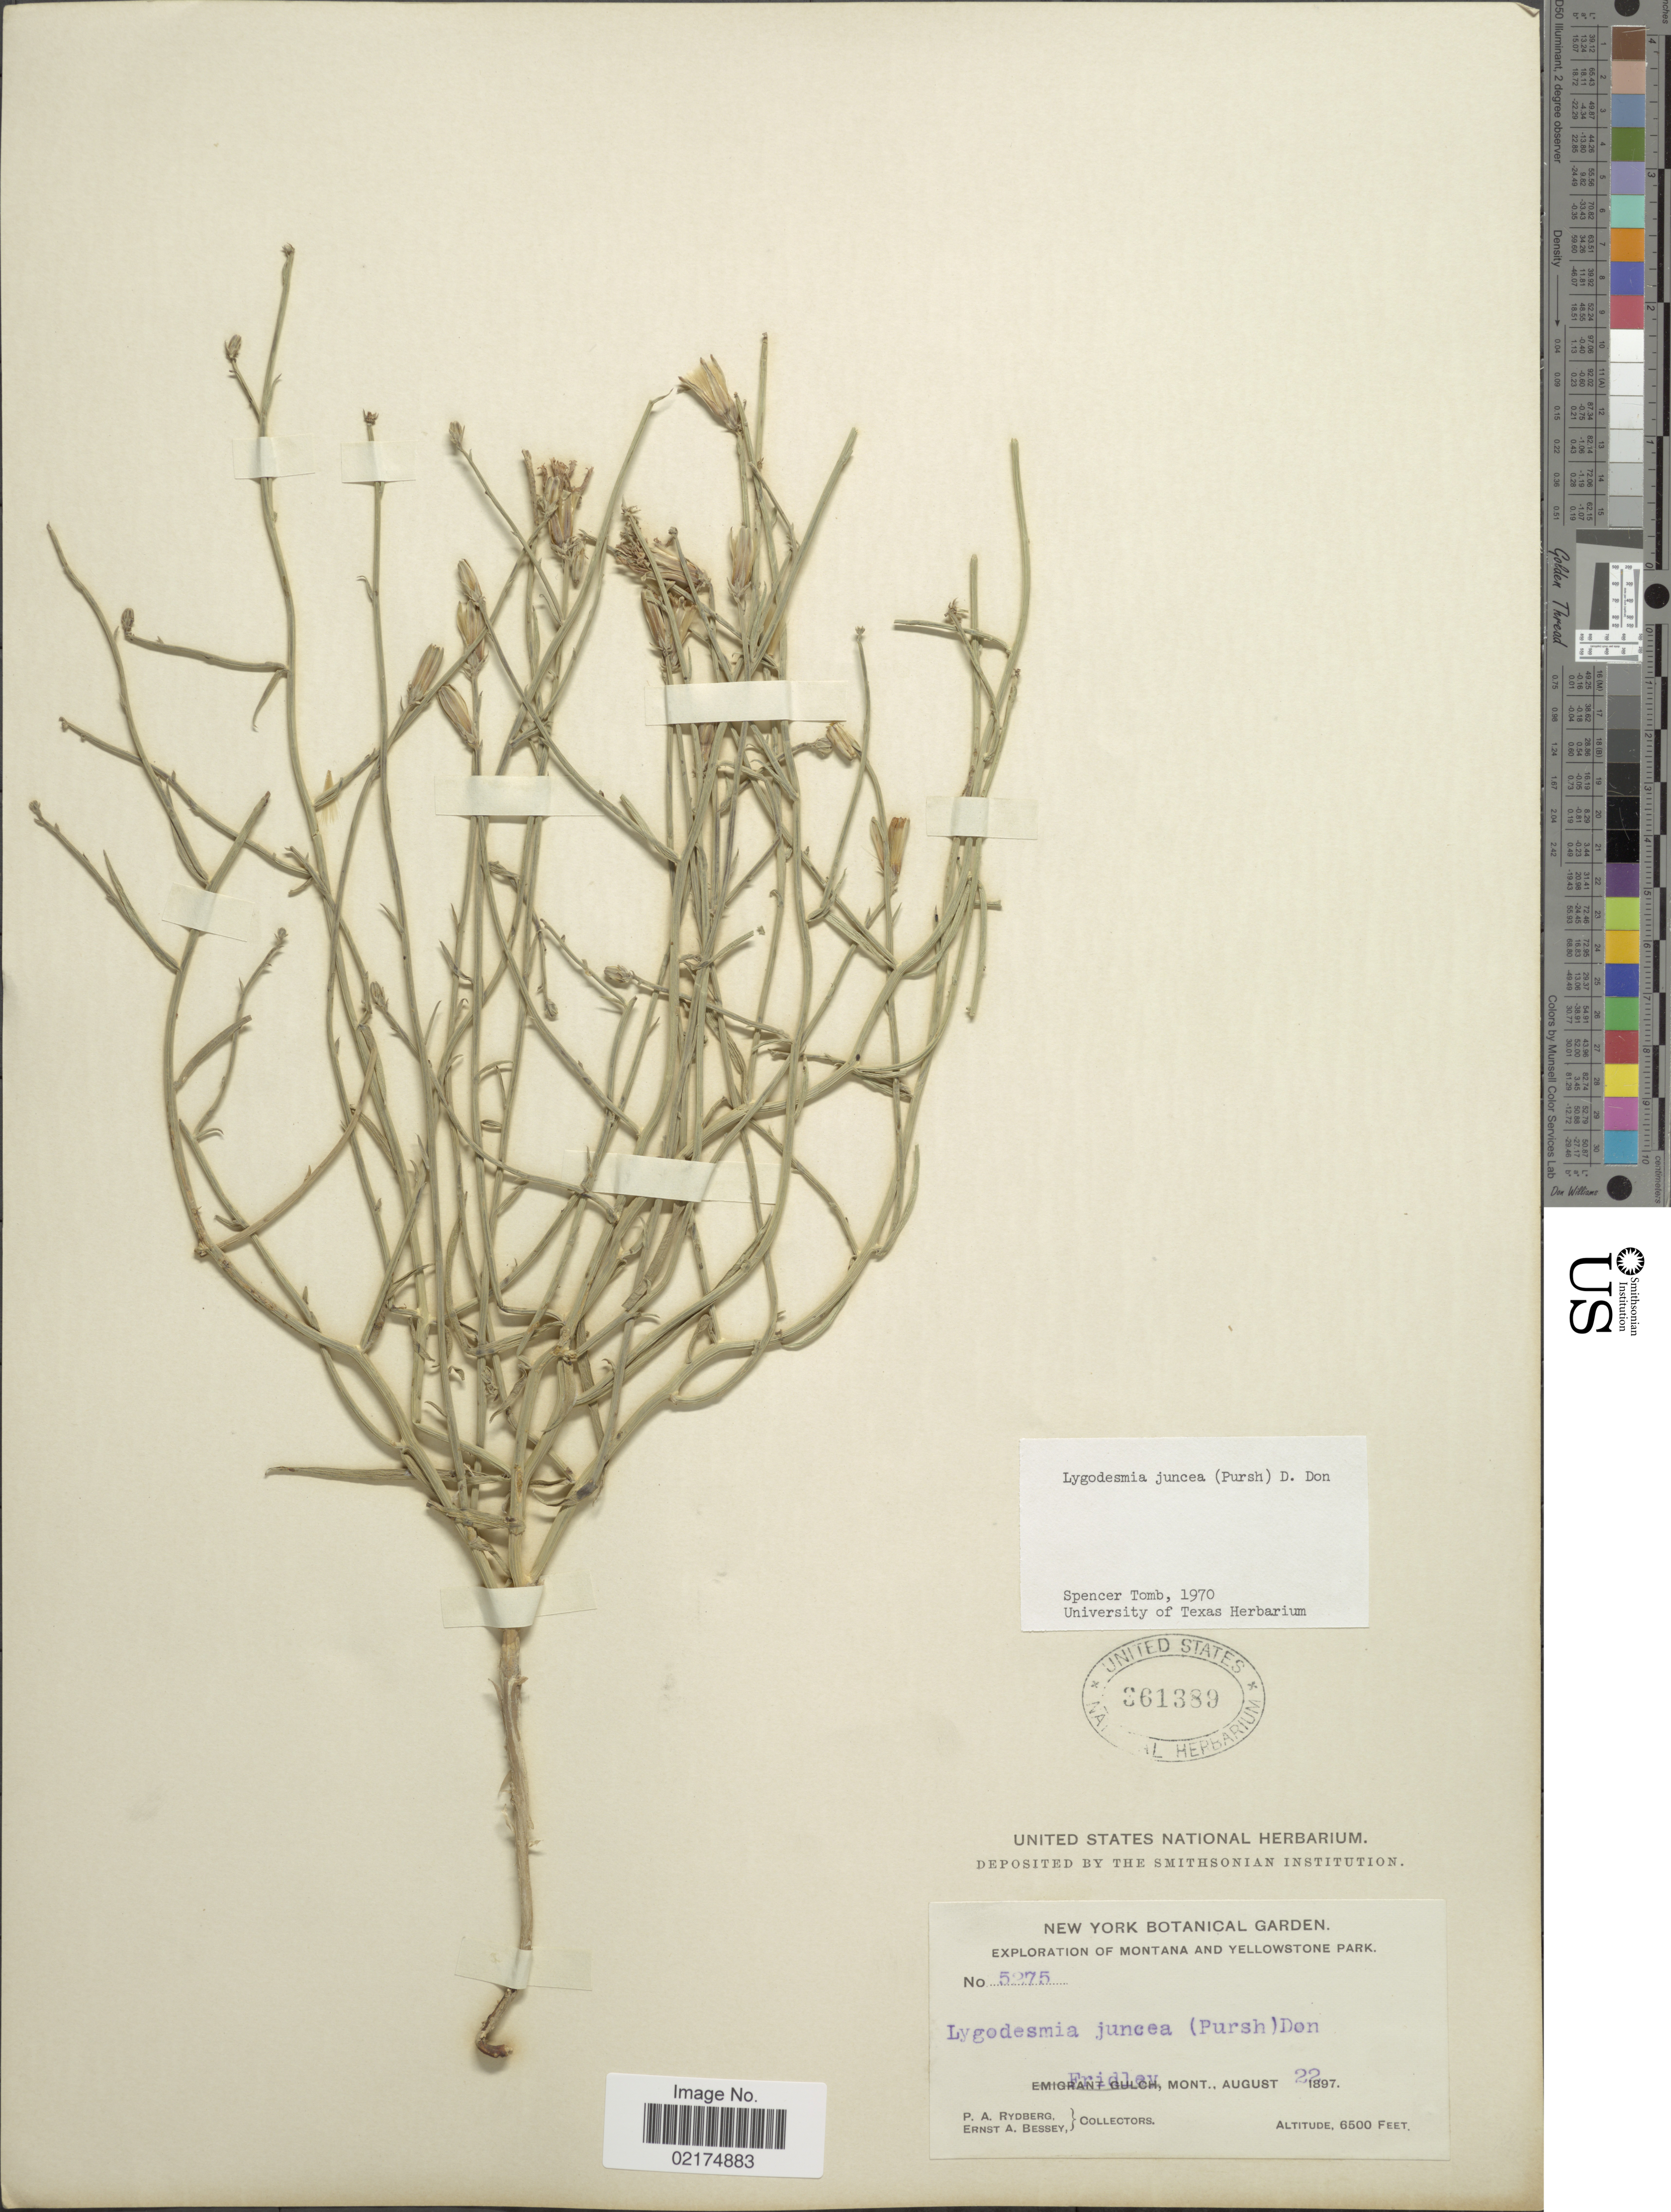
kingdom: Plantae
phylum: Tracheophyta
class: Magnoliopsida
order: Asterales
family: Asteraceae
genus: Lygodesmia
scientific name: Lygodesmia juncea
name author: D. Don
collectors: P. A. Rydberg & E. A. Bessey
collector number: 5275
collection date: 1897-08-22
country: United States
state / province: Montana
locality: Yellowstone Park, Fridley, Mont.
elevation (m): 1981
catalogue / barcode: US 361389